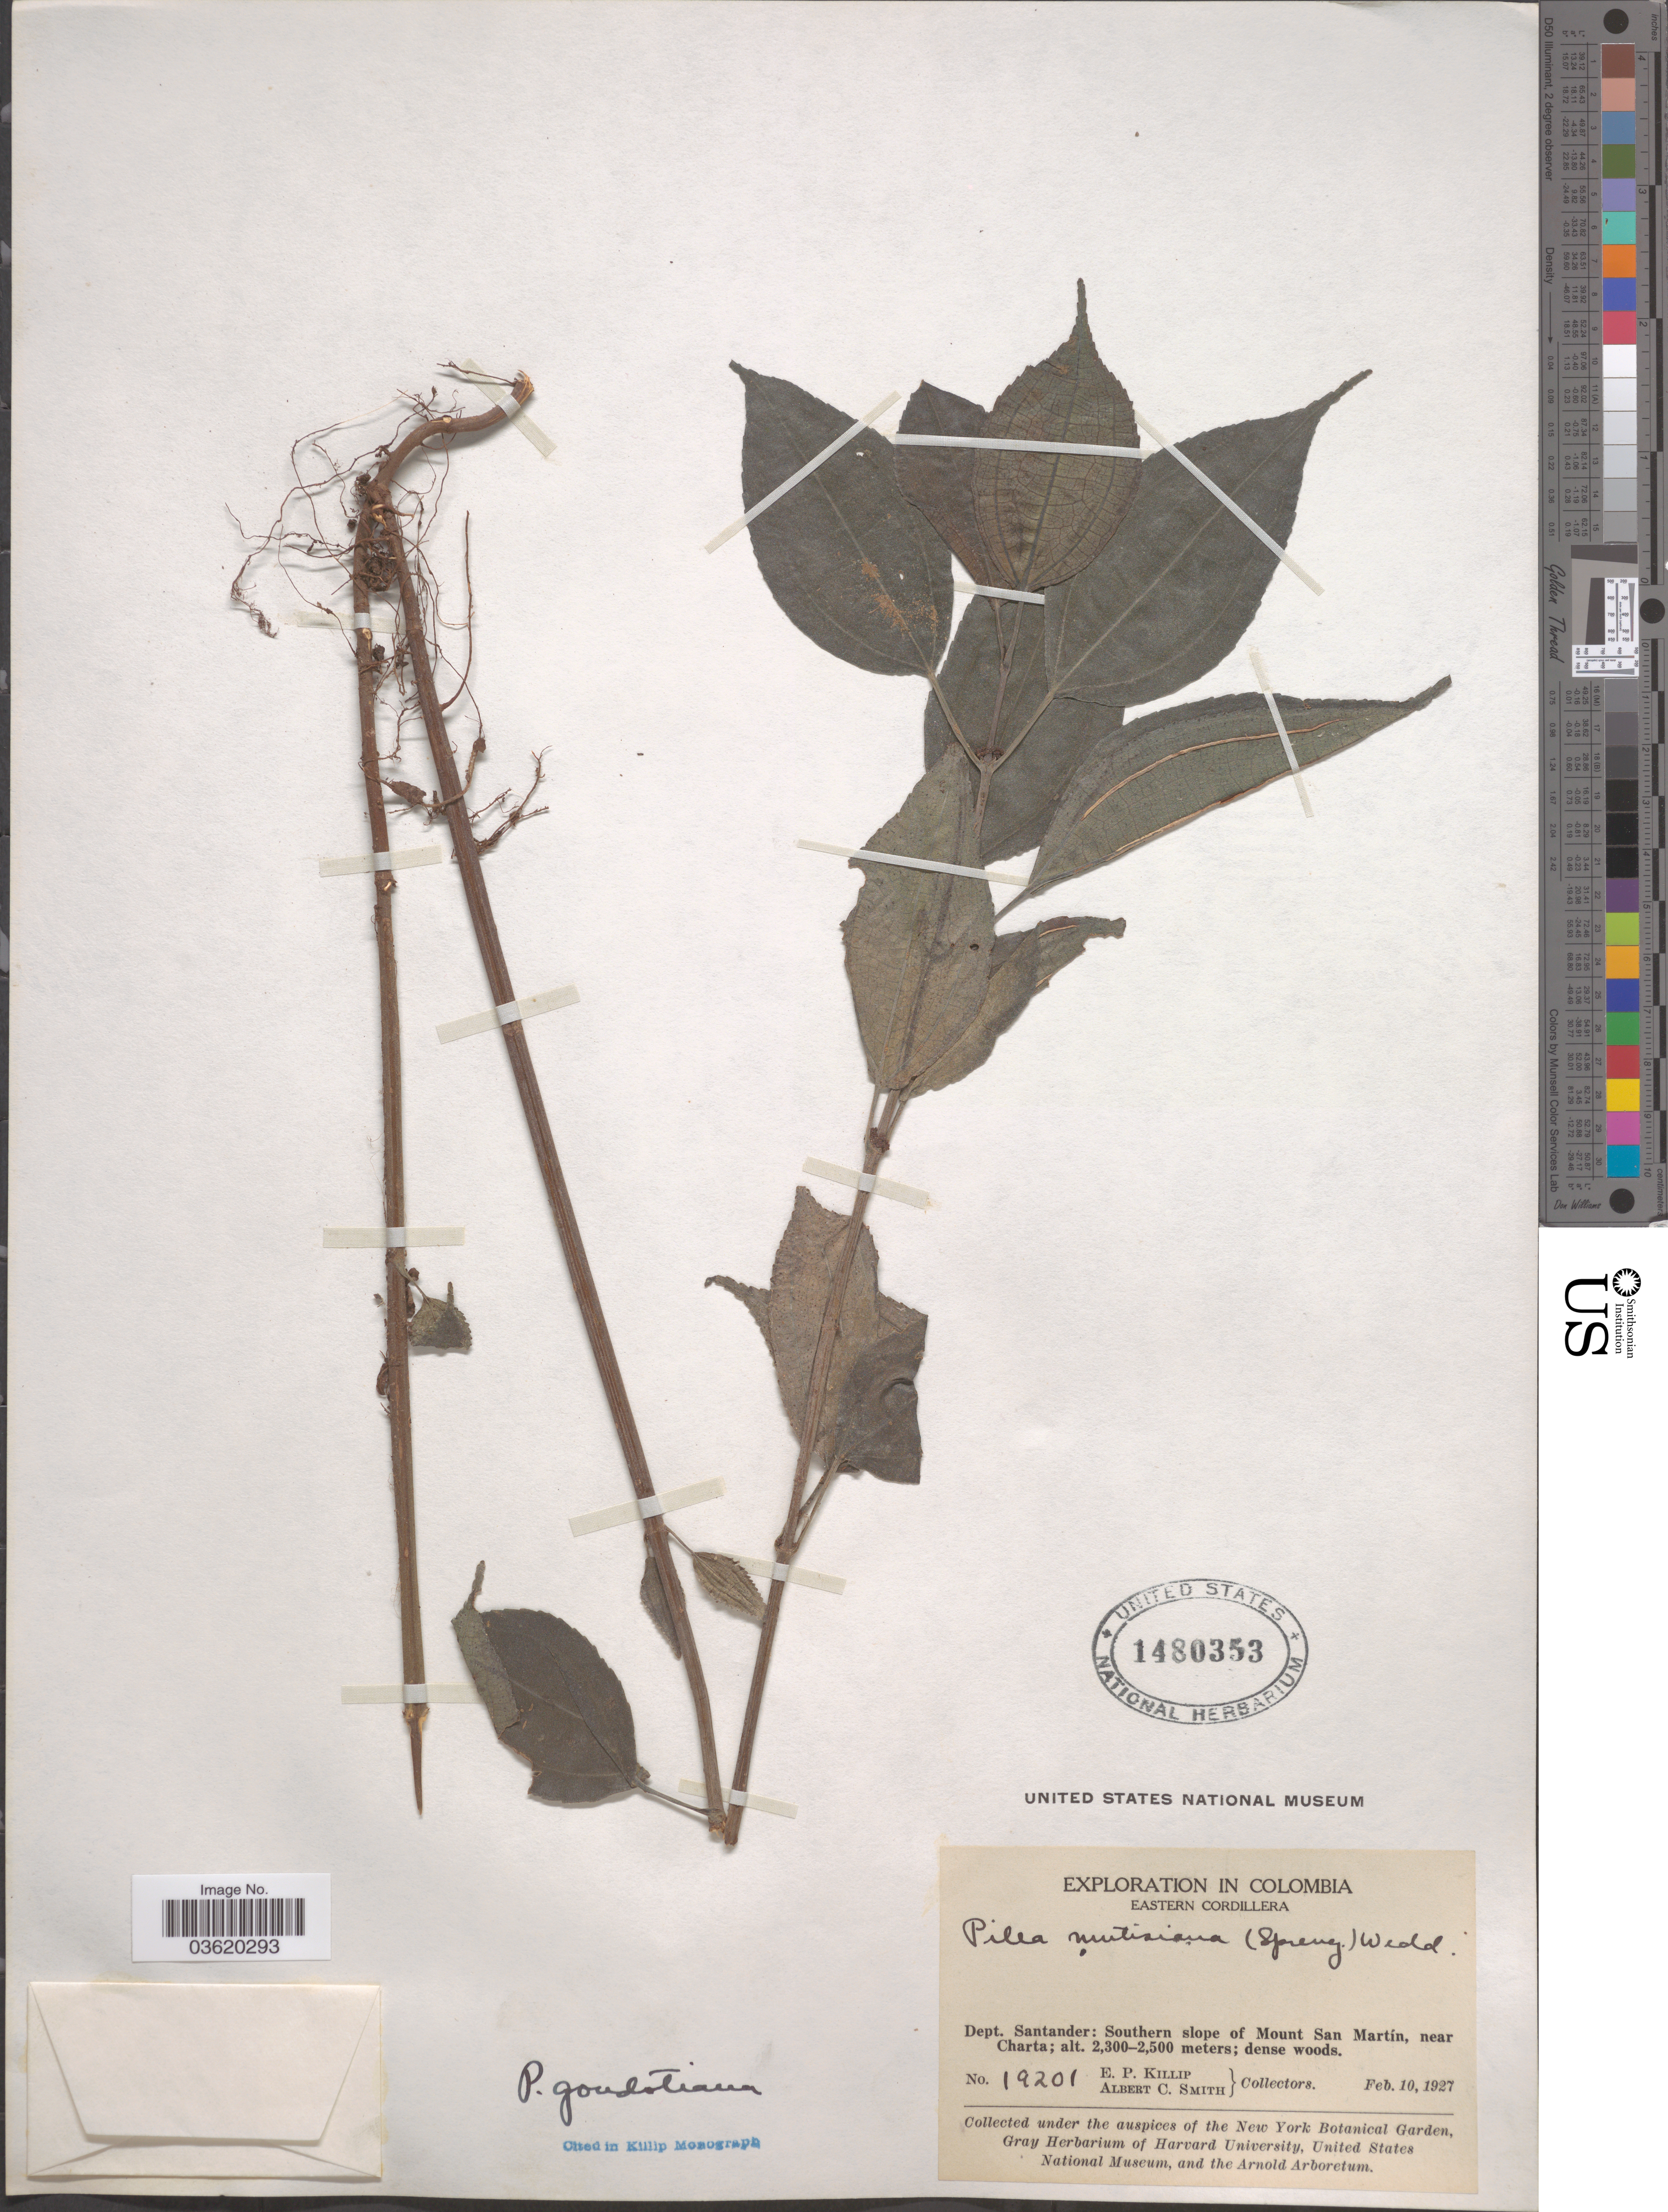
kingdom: Plantae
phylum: Tracheophyta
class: Magnoliopsida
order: Rosales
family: Urticaceae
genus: Pilea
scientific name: Pilea goudotiana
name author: Wedd.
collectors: E. P. Killip & A. C. Smith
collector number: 19201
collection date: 1927-02-10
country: Colombia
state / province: Santander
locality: Eastern Cordillera. Dept. Santander: Southern slope of Mount San Martín, near Charta.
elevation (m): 2300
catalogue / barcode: US 1480353